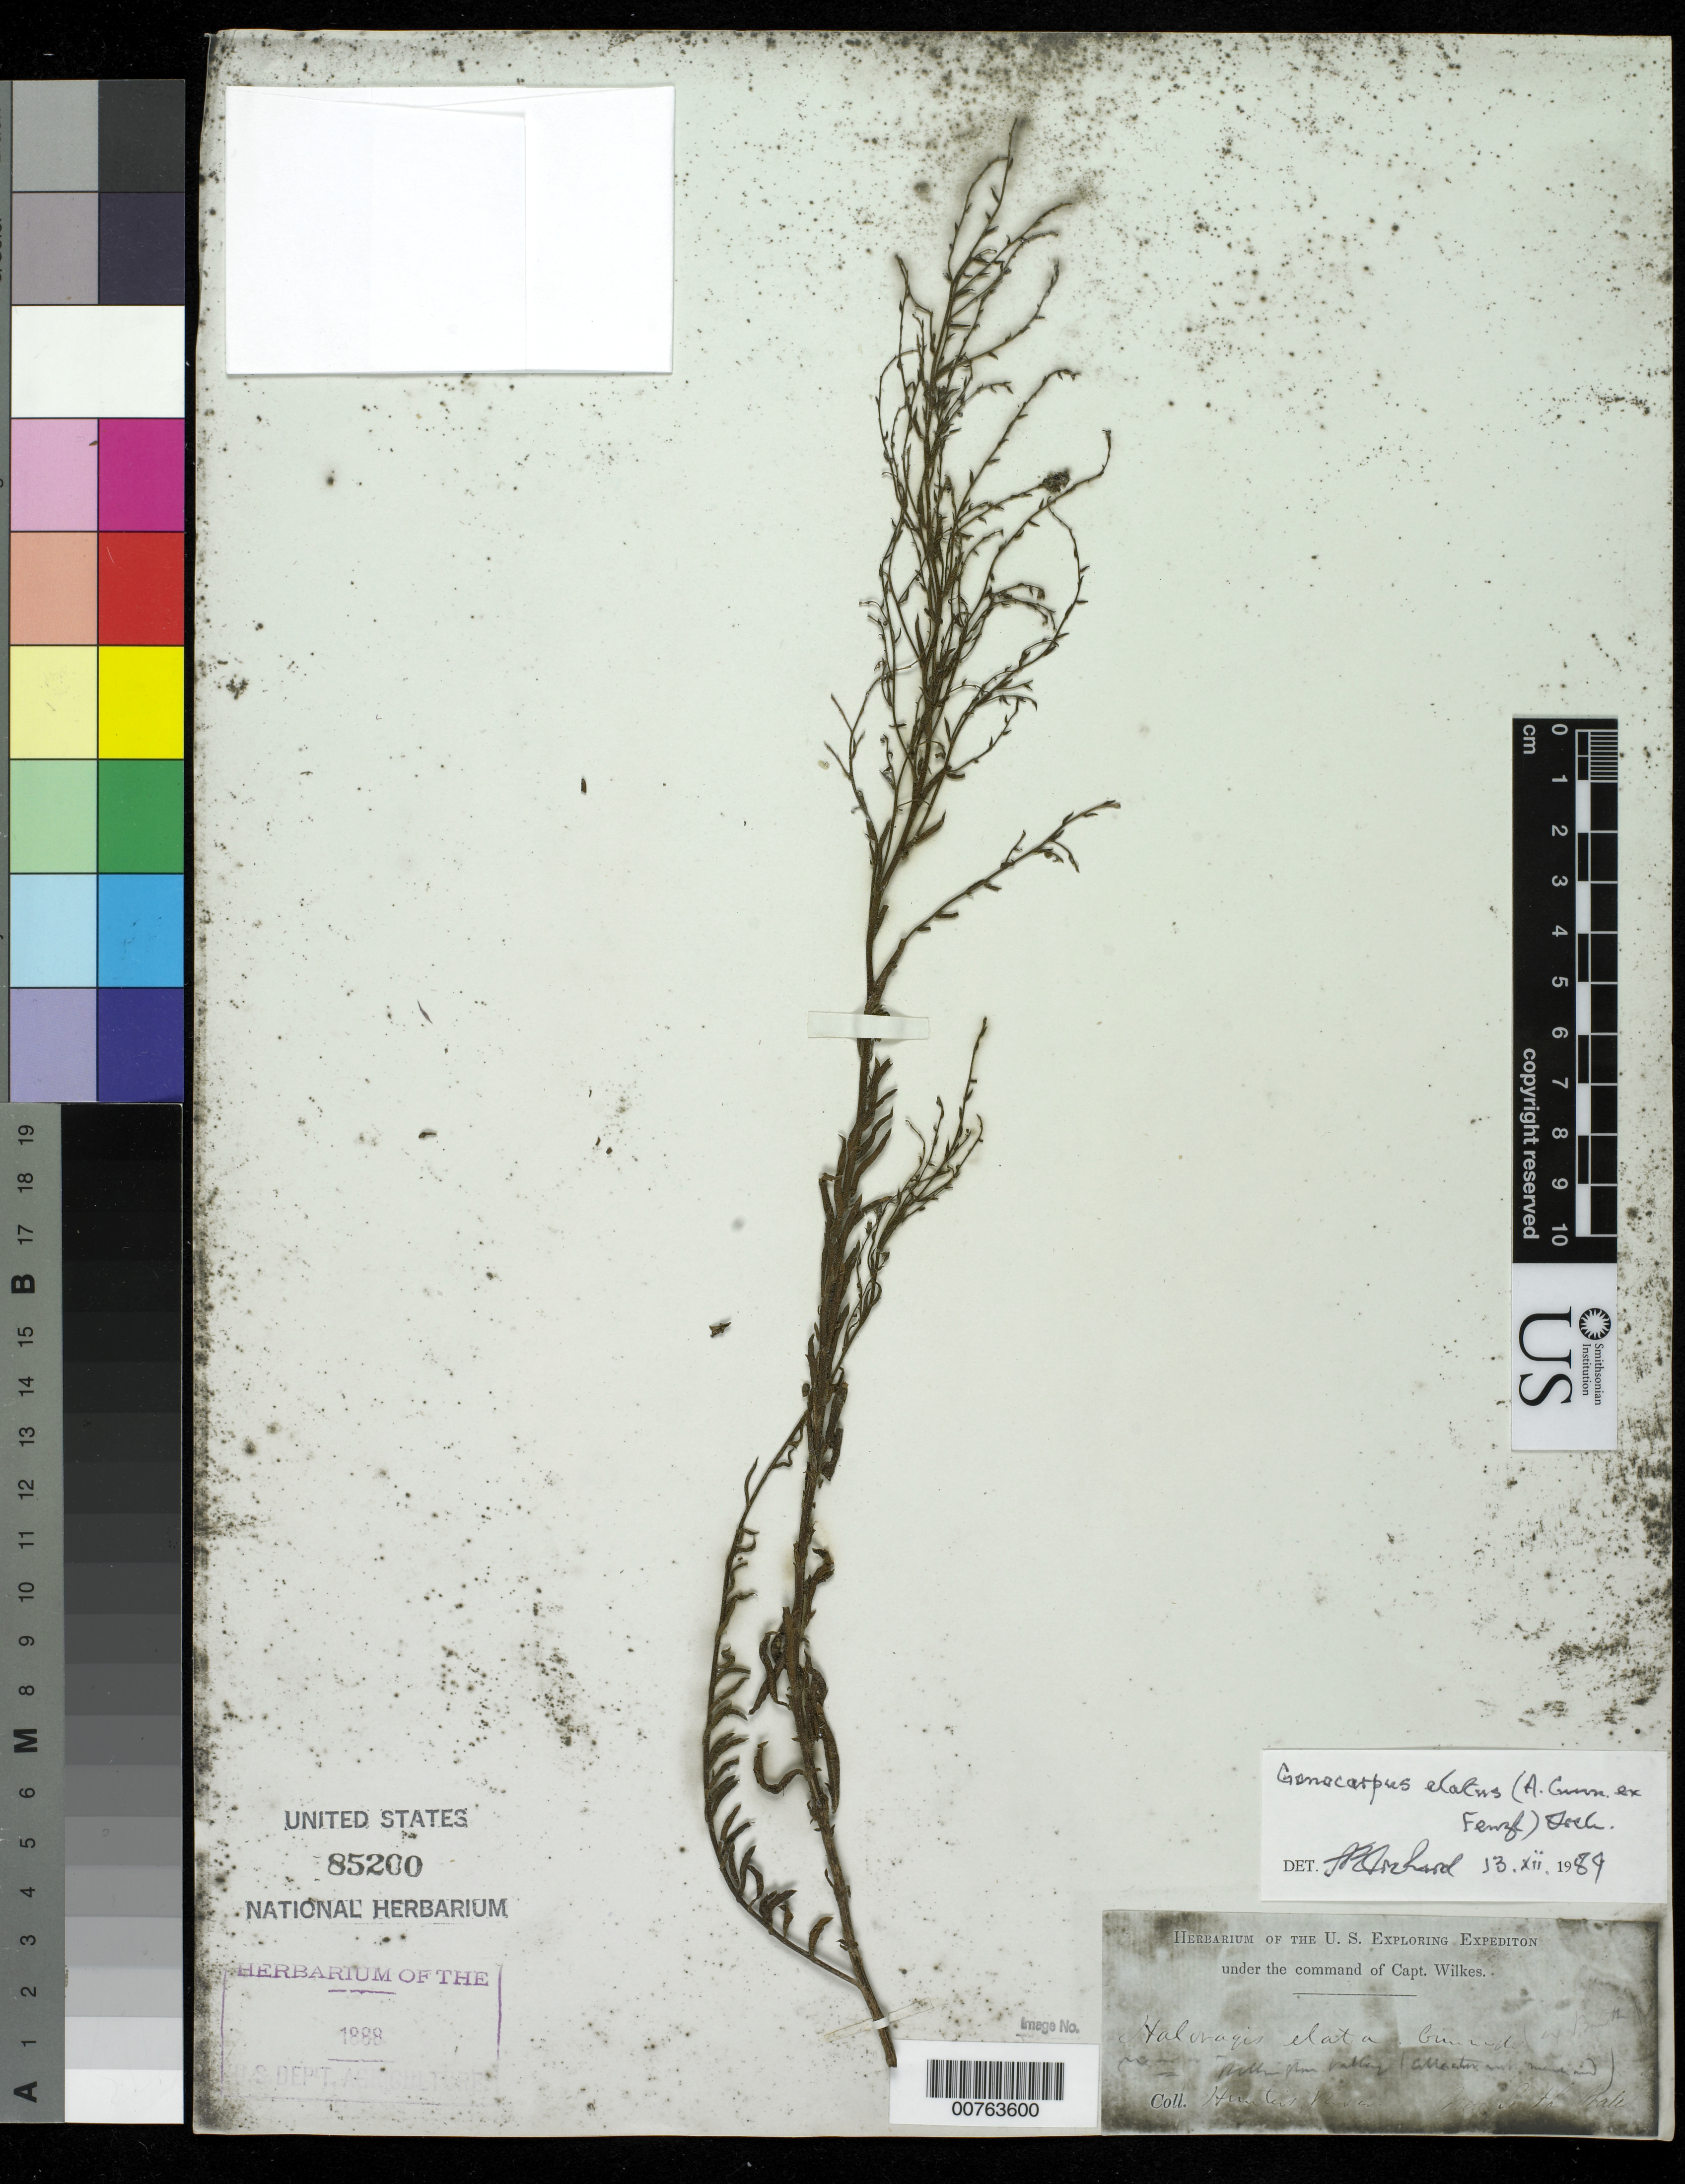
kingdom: Plantae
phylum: Tracheophyta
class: Magnoliopsida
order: Saxifragales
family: Haloragaceae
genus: Gonocarpus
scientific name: Gonocarpus elatus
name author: (A. Cunn. ex Fenzl) Orchard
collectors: Wilkes Explor. Exped.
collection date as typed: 1838 to -- --- 1842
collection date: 1838/1842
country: Australia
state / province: New South Wales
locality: Hunter River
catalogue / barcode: US 85200